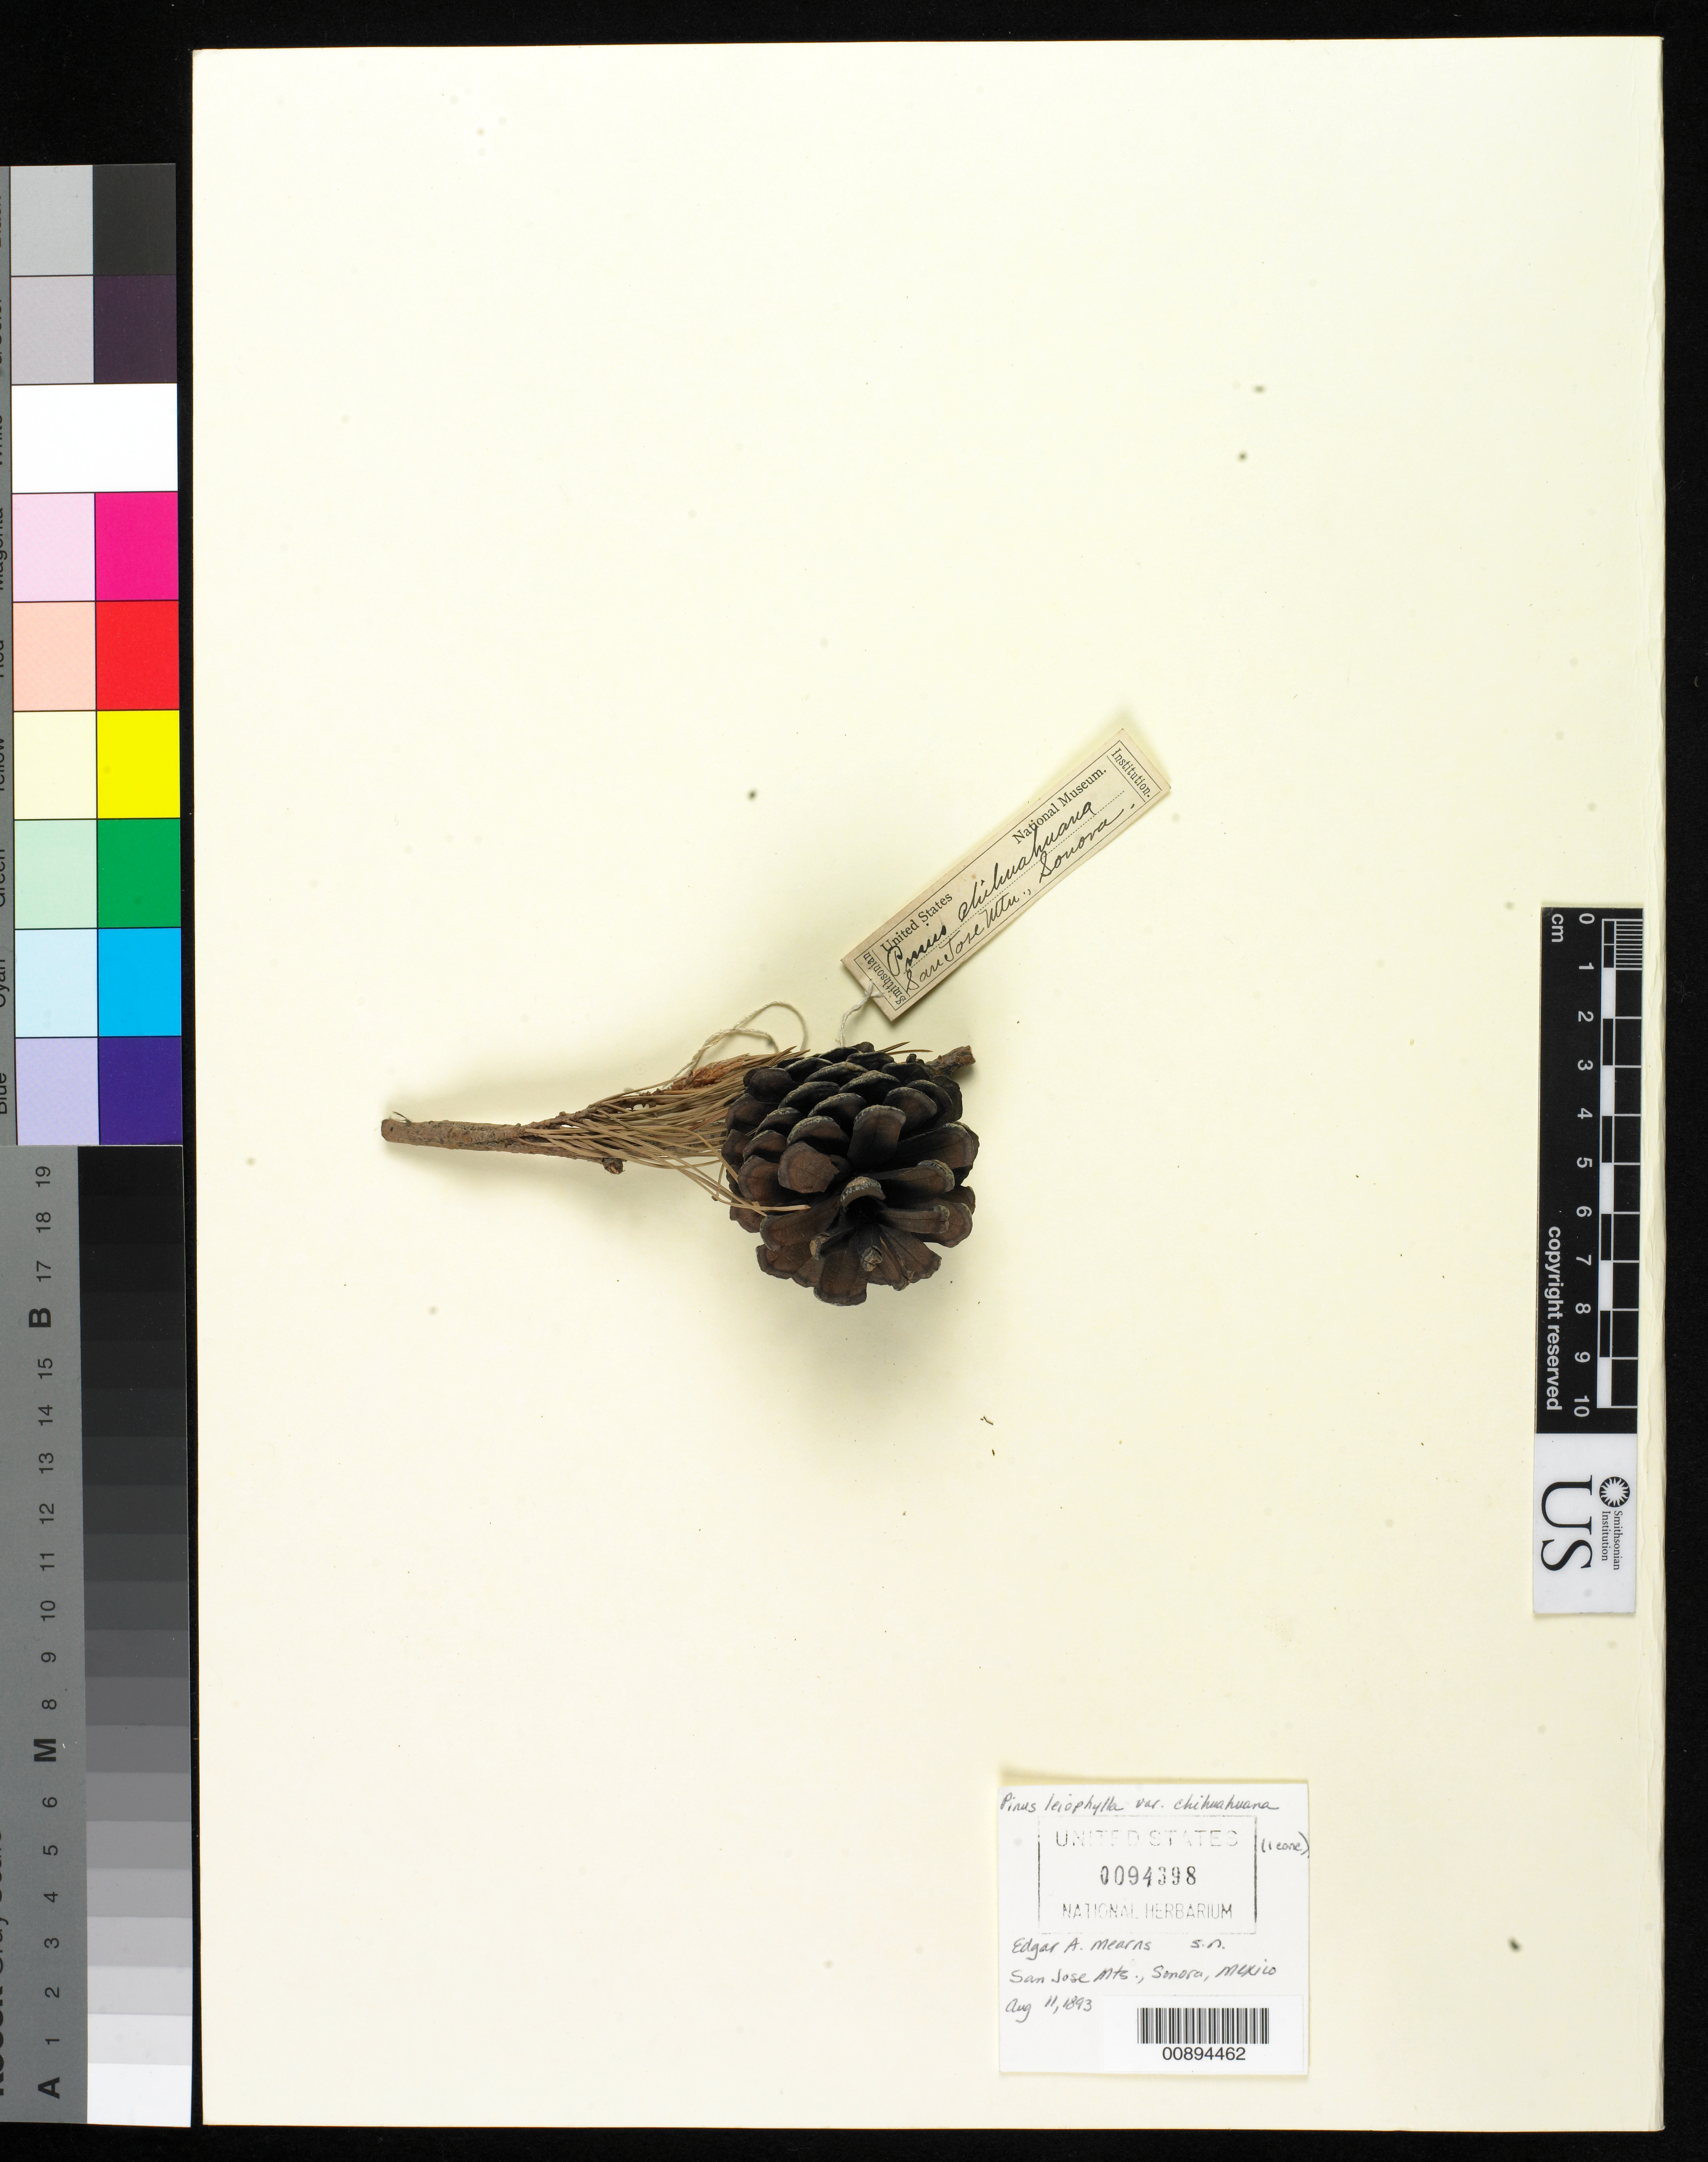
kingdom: Plantae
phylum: Tracheophyta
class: Pinopsida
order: Pinales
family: Pinaceae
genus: Pinus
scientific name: Pinus leiophylla var. chihuahuana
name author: (Engelm.) Shaw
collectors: E. A. Mearns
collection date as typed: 11 Aug 1893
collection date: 1893-08-11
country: Mexico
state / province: Sonora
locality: San José Mts., Sonora.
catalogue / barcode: US 94398